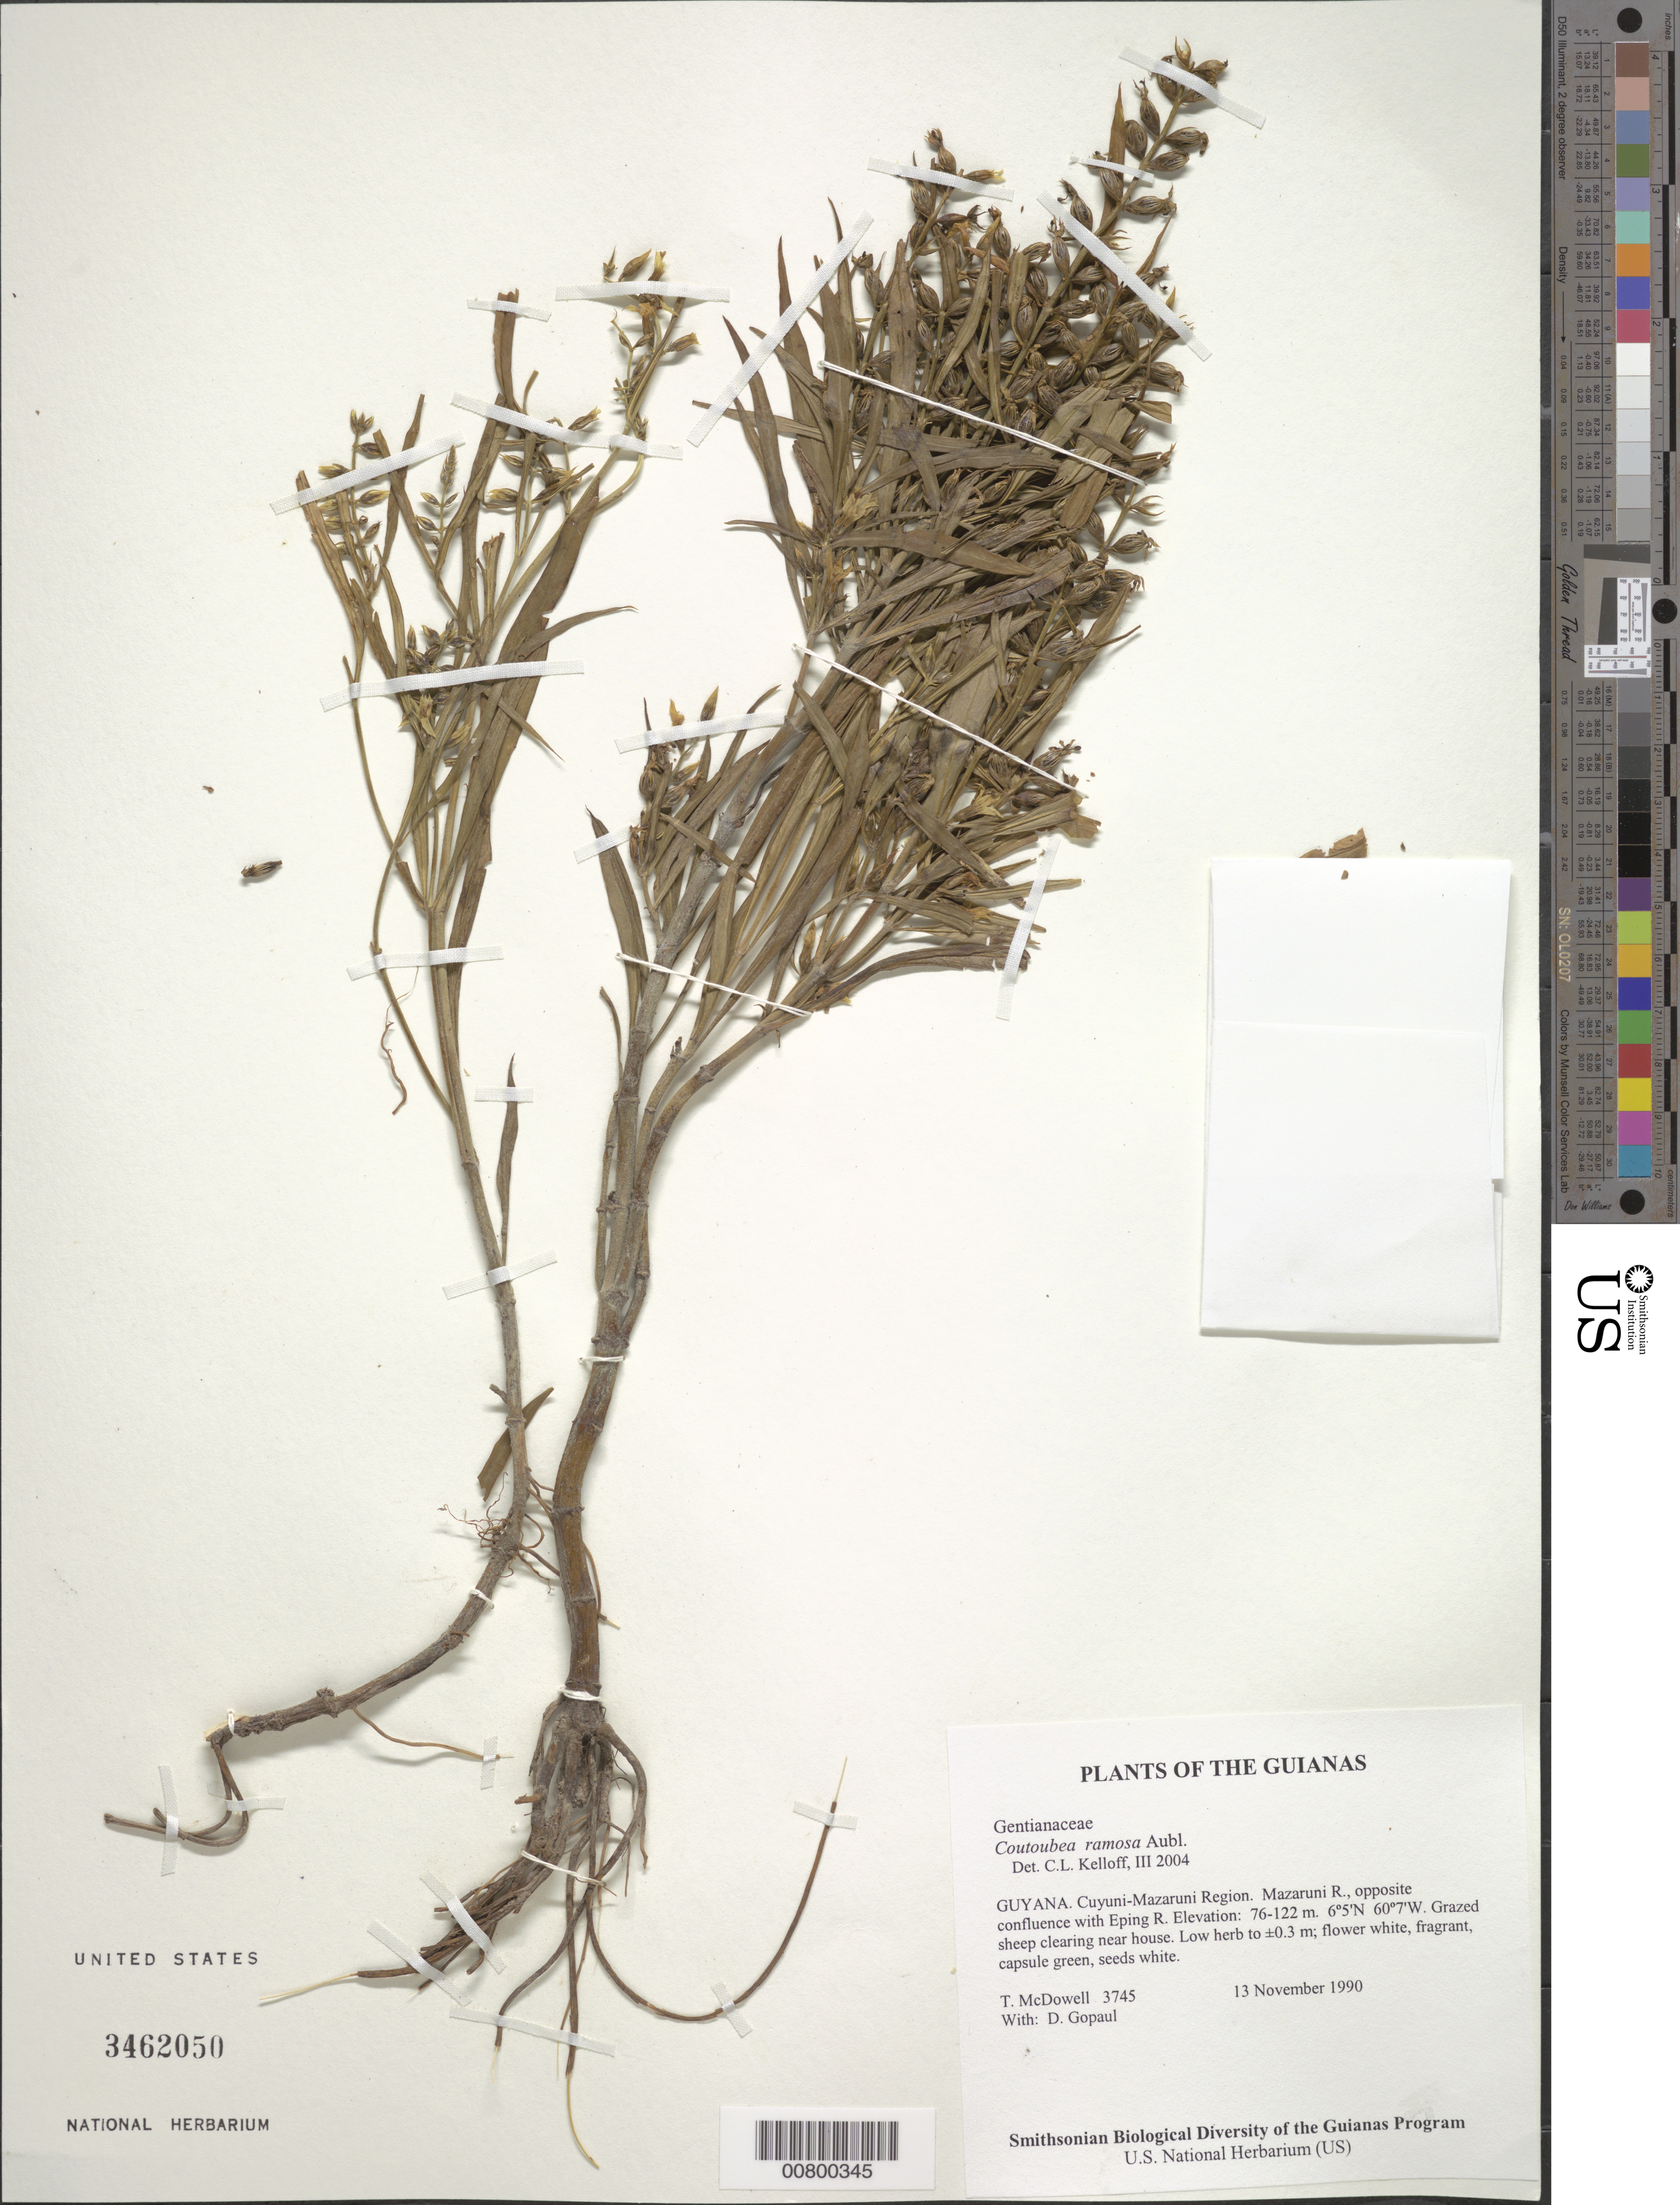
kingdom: Plantae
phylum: Tracheophyta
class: Magnoliopsida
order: Gentianales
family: Gentianaceae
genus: Coutoubea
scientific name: Coutoubea ramosa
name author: Aubl.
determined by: Kelloff, Carol L., (US), Smithsonian Institution - National Museum of Natural History (UNITED STATES)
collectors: T. McDowell & D. Gopaul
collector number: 3745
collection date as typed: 13 November 1990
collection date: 1990-11-13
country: Guyana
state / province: Cuyuni-Mazaruni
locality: Mazaruni R., opposite confluence with Eping R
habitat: Grazed sheep clearing near house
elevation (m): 76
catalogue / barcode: US 3462045